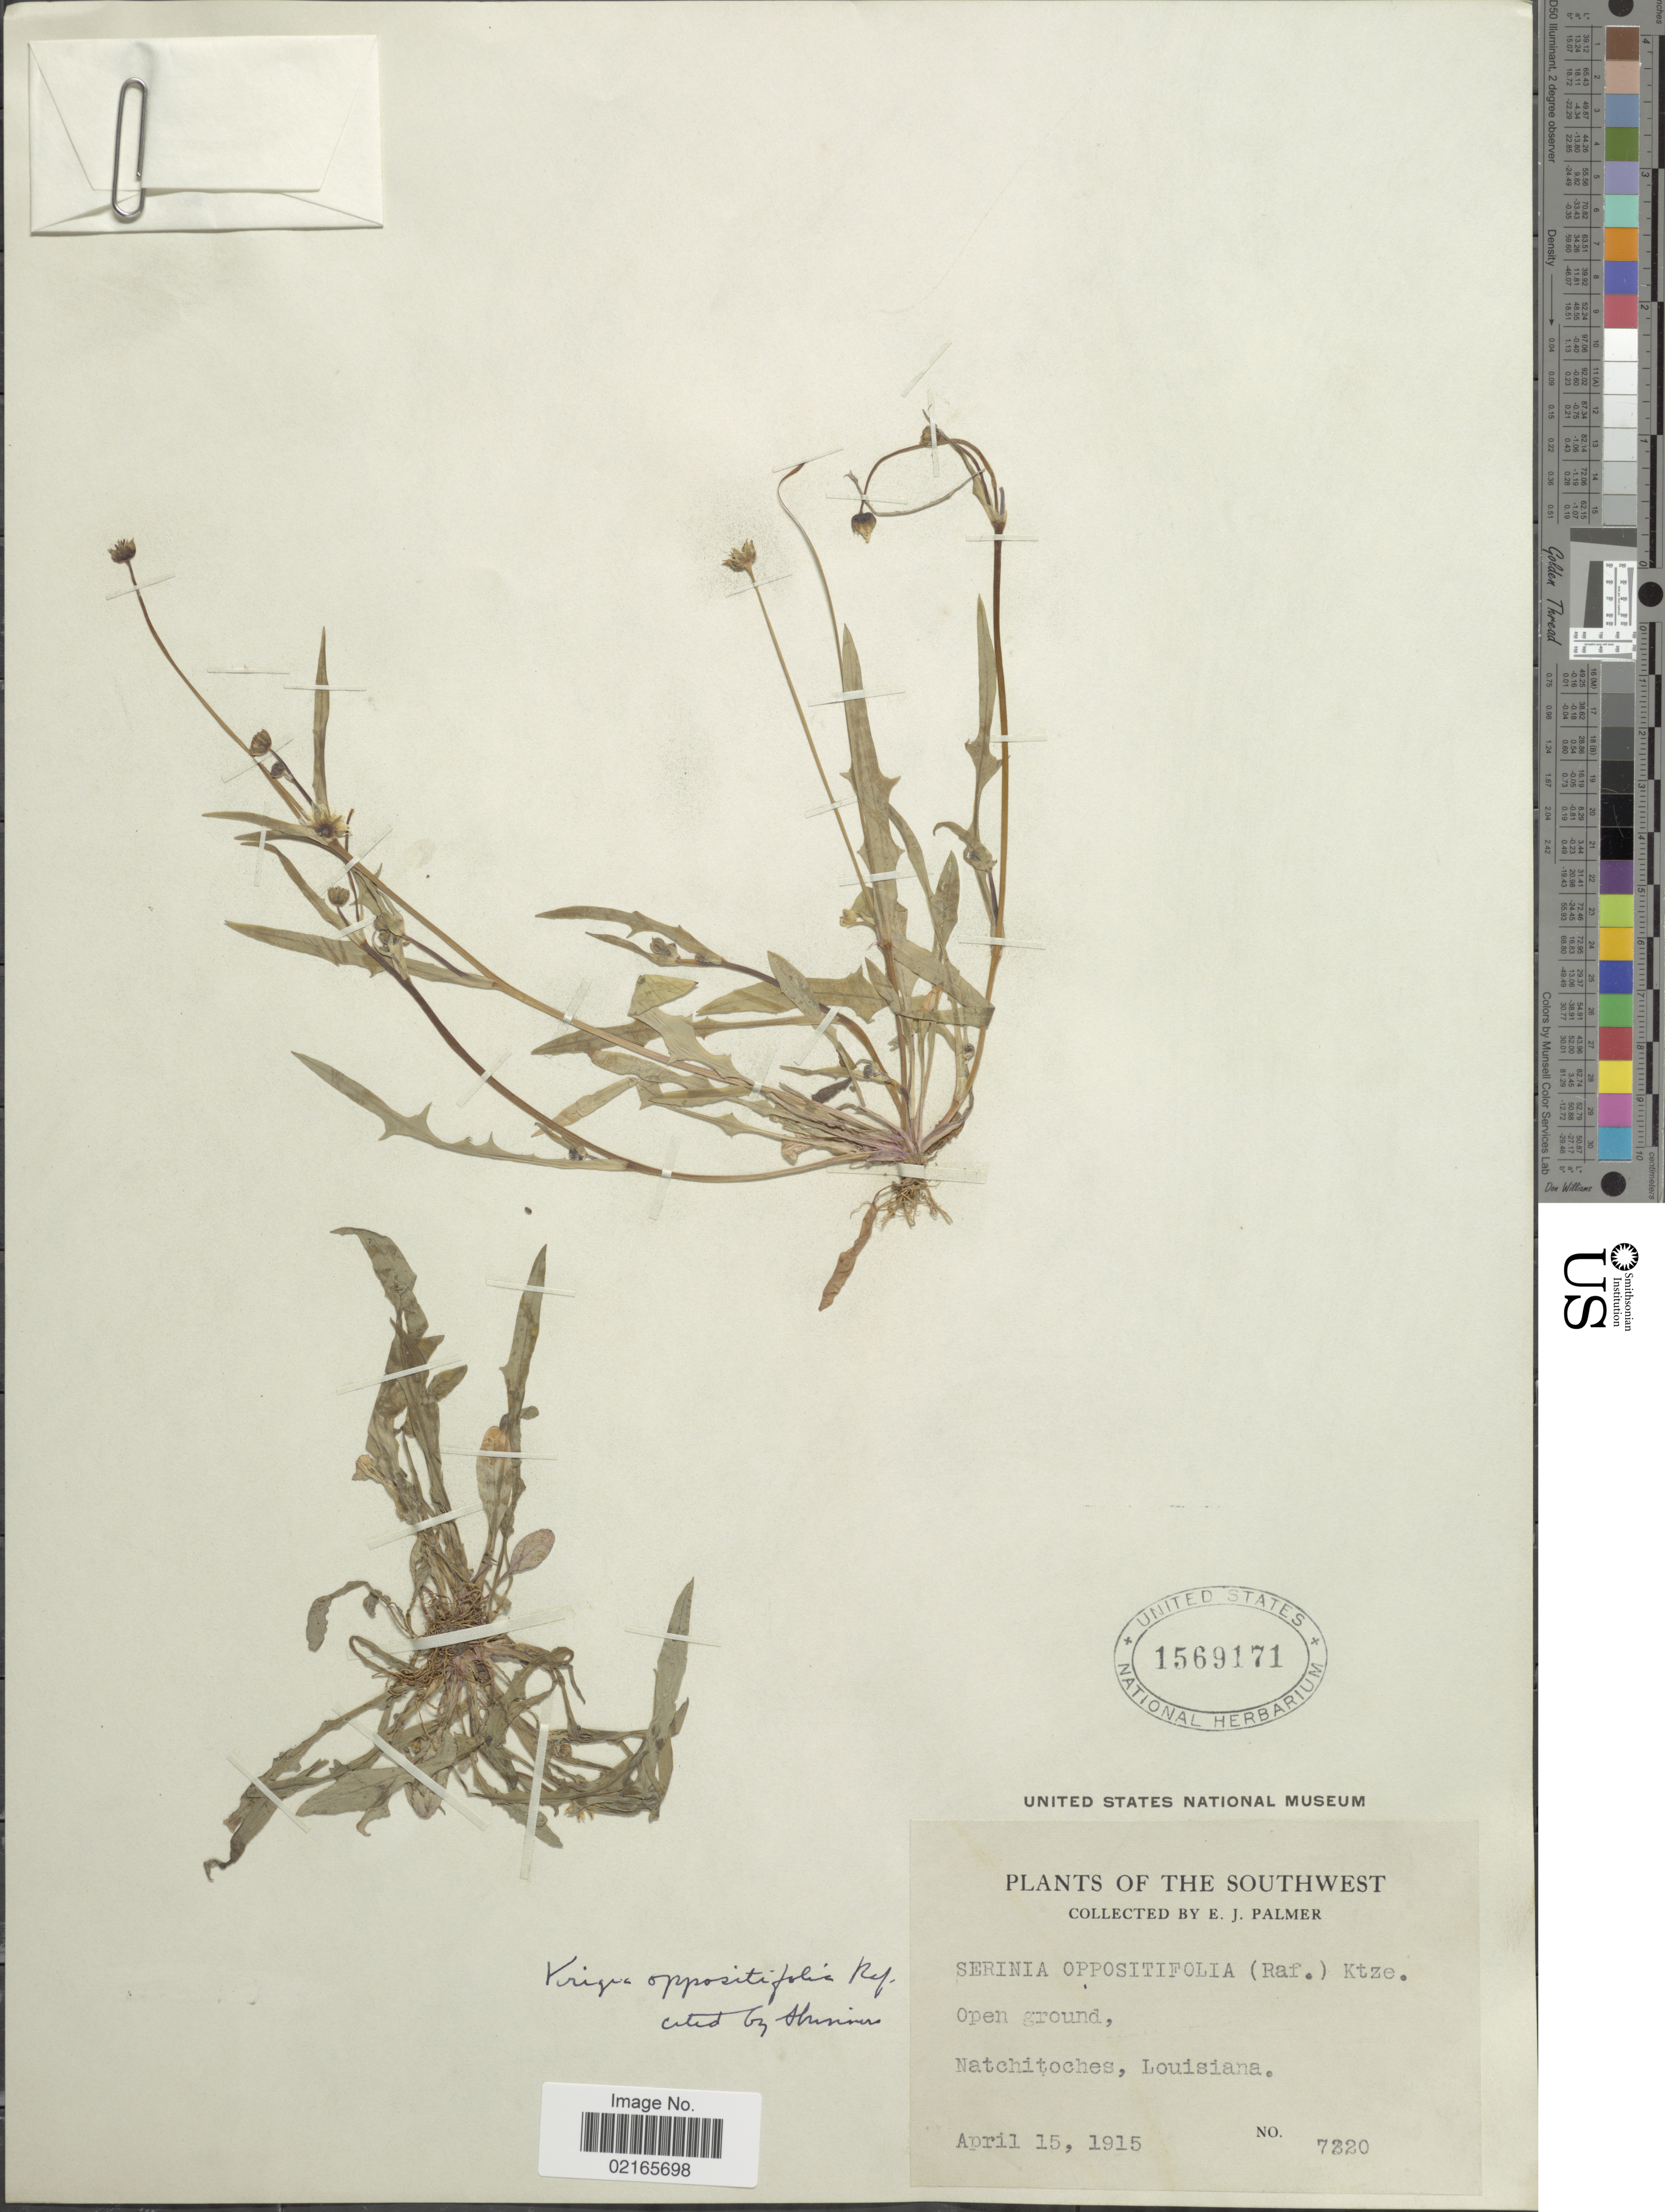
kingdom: Plantae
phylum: Tracheophyta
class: Magnoliopsida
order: Asterales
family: Asteraceae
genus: Krigia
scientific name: Krigia oppositifolia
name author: Raf.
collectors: E. J. Palmer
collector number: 7320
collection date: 1915-04-15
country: United States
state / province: Louisiana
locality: Southwest, open ground, Natchitoches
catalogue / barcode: US 1569171